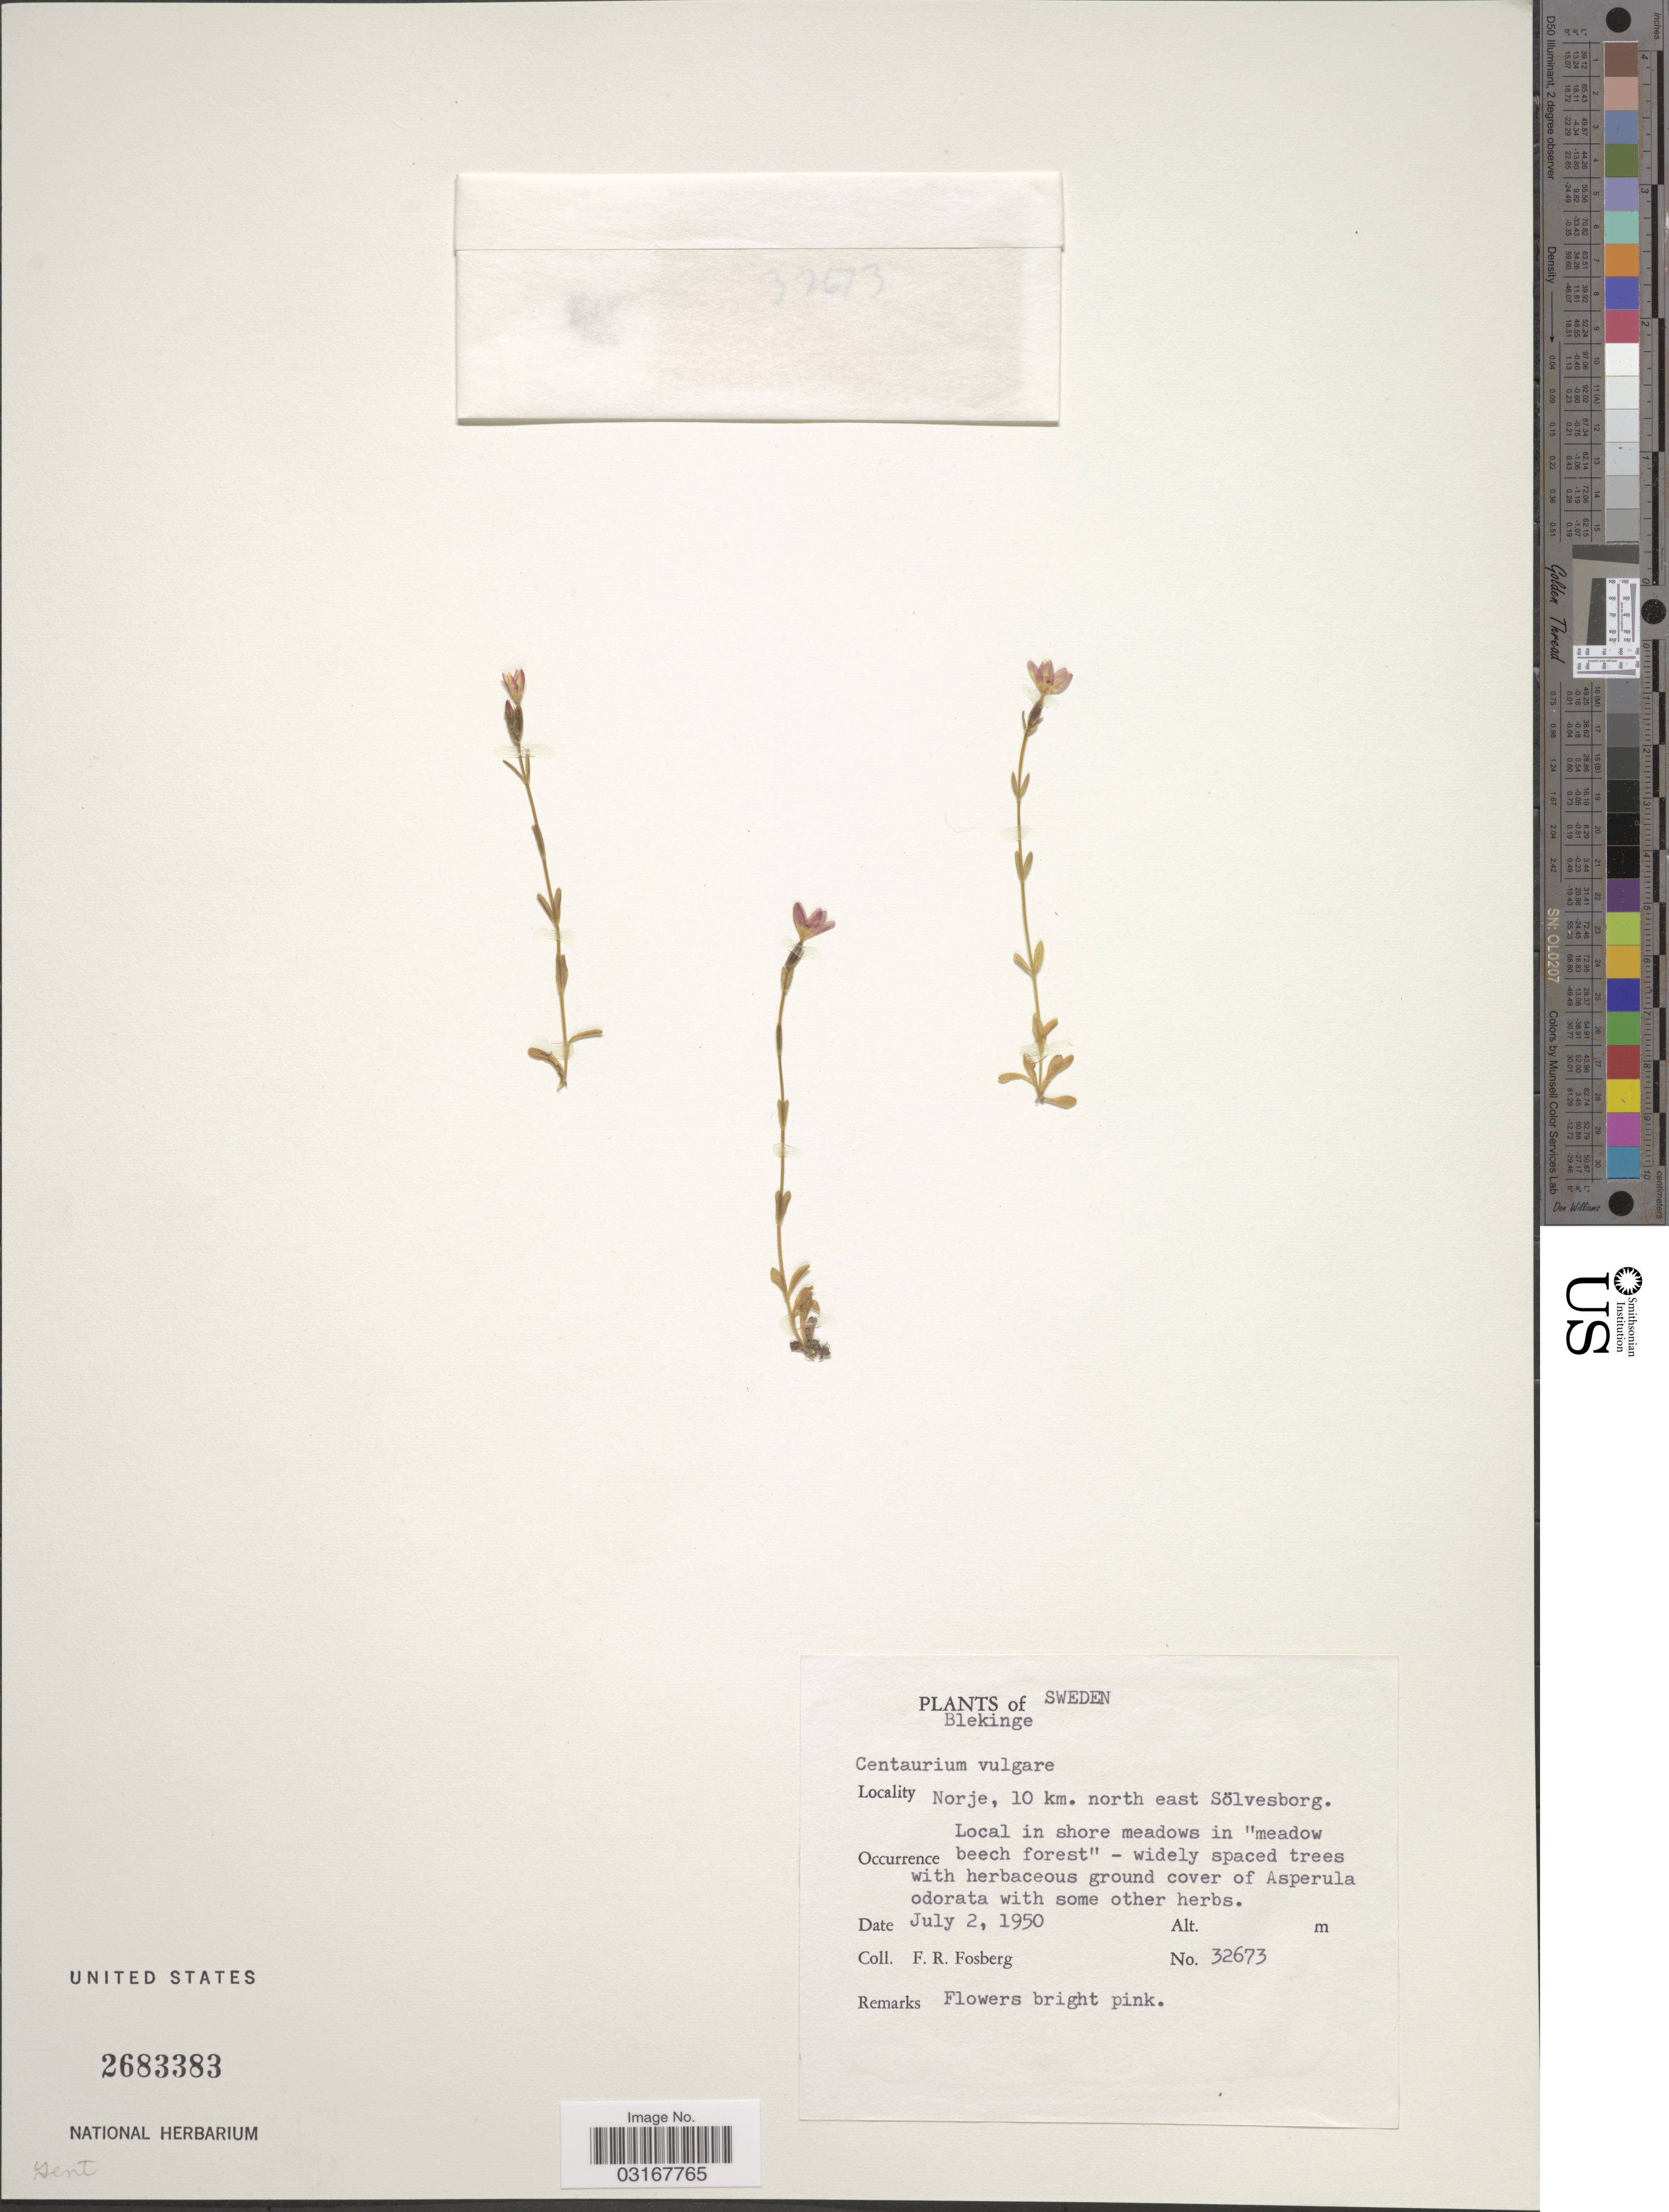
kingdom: Plantae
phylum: Tracheophyta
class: Magnoliopsida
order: Gentianales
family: Gentianaceae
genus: Centaurium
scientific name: Centaurium vulgaris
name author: Godr.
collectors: F. R. Fosberg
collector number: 32673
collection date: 1950-07-02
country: Sweden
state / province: Blekinge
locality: Norje, 10 km. north east Sölvesborg.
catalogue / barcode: US 2683383